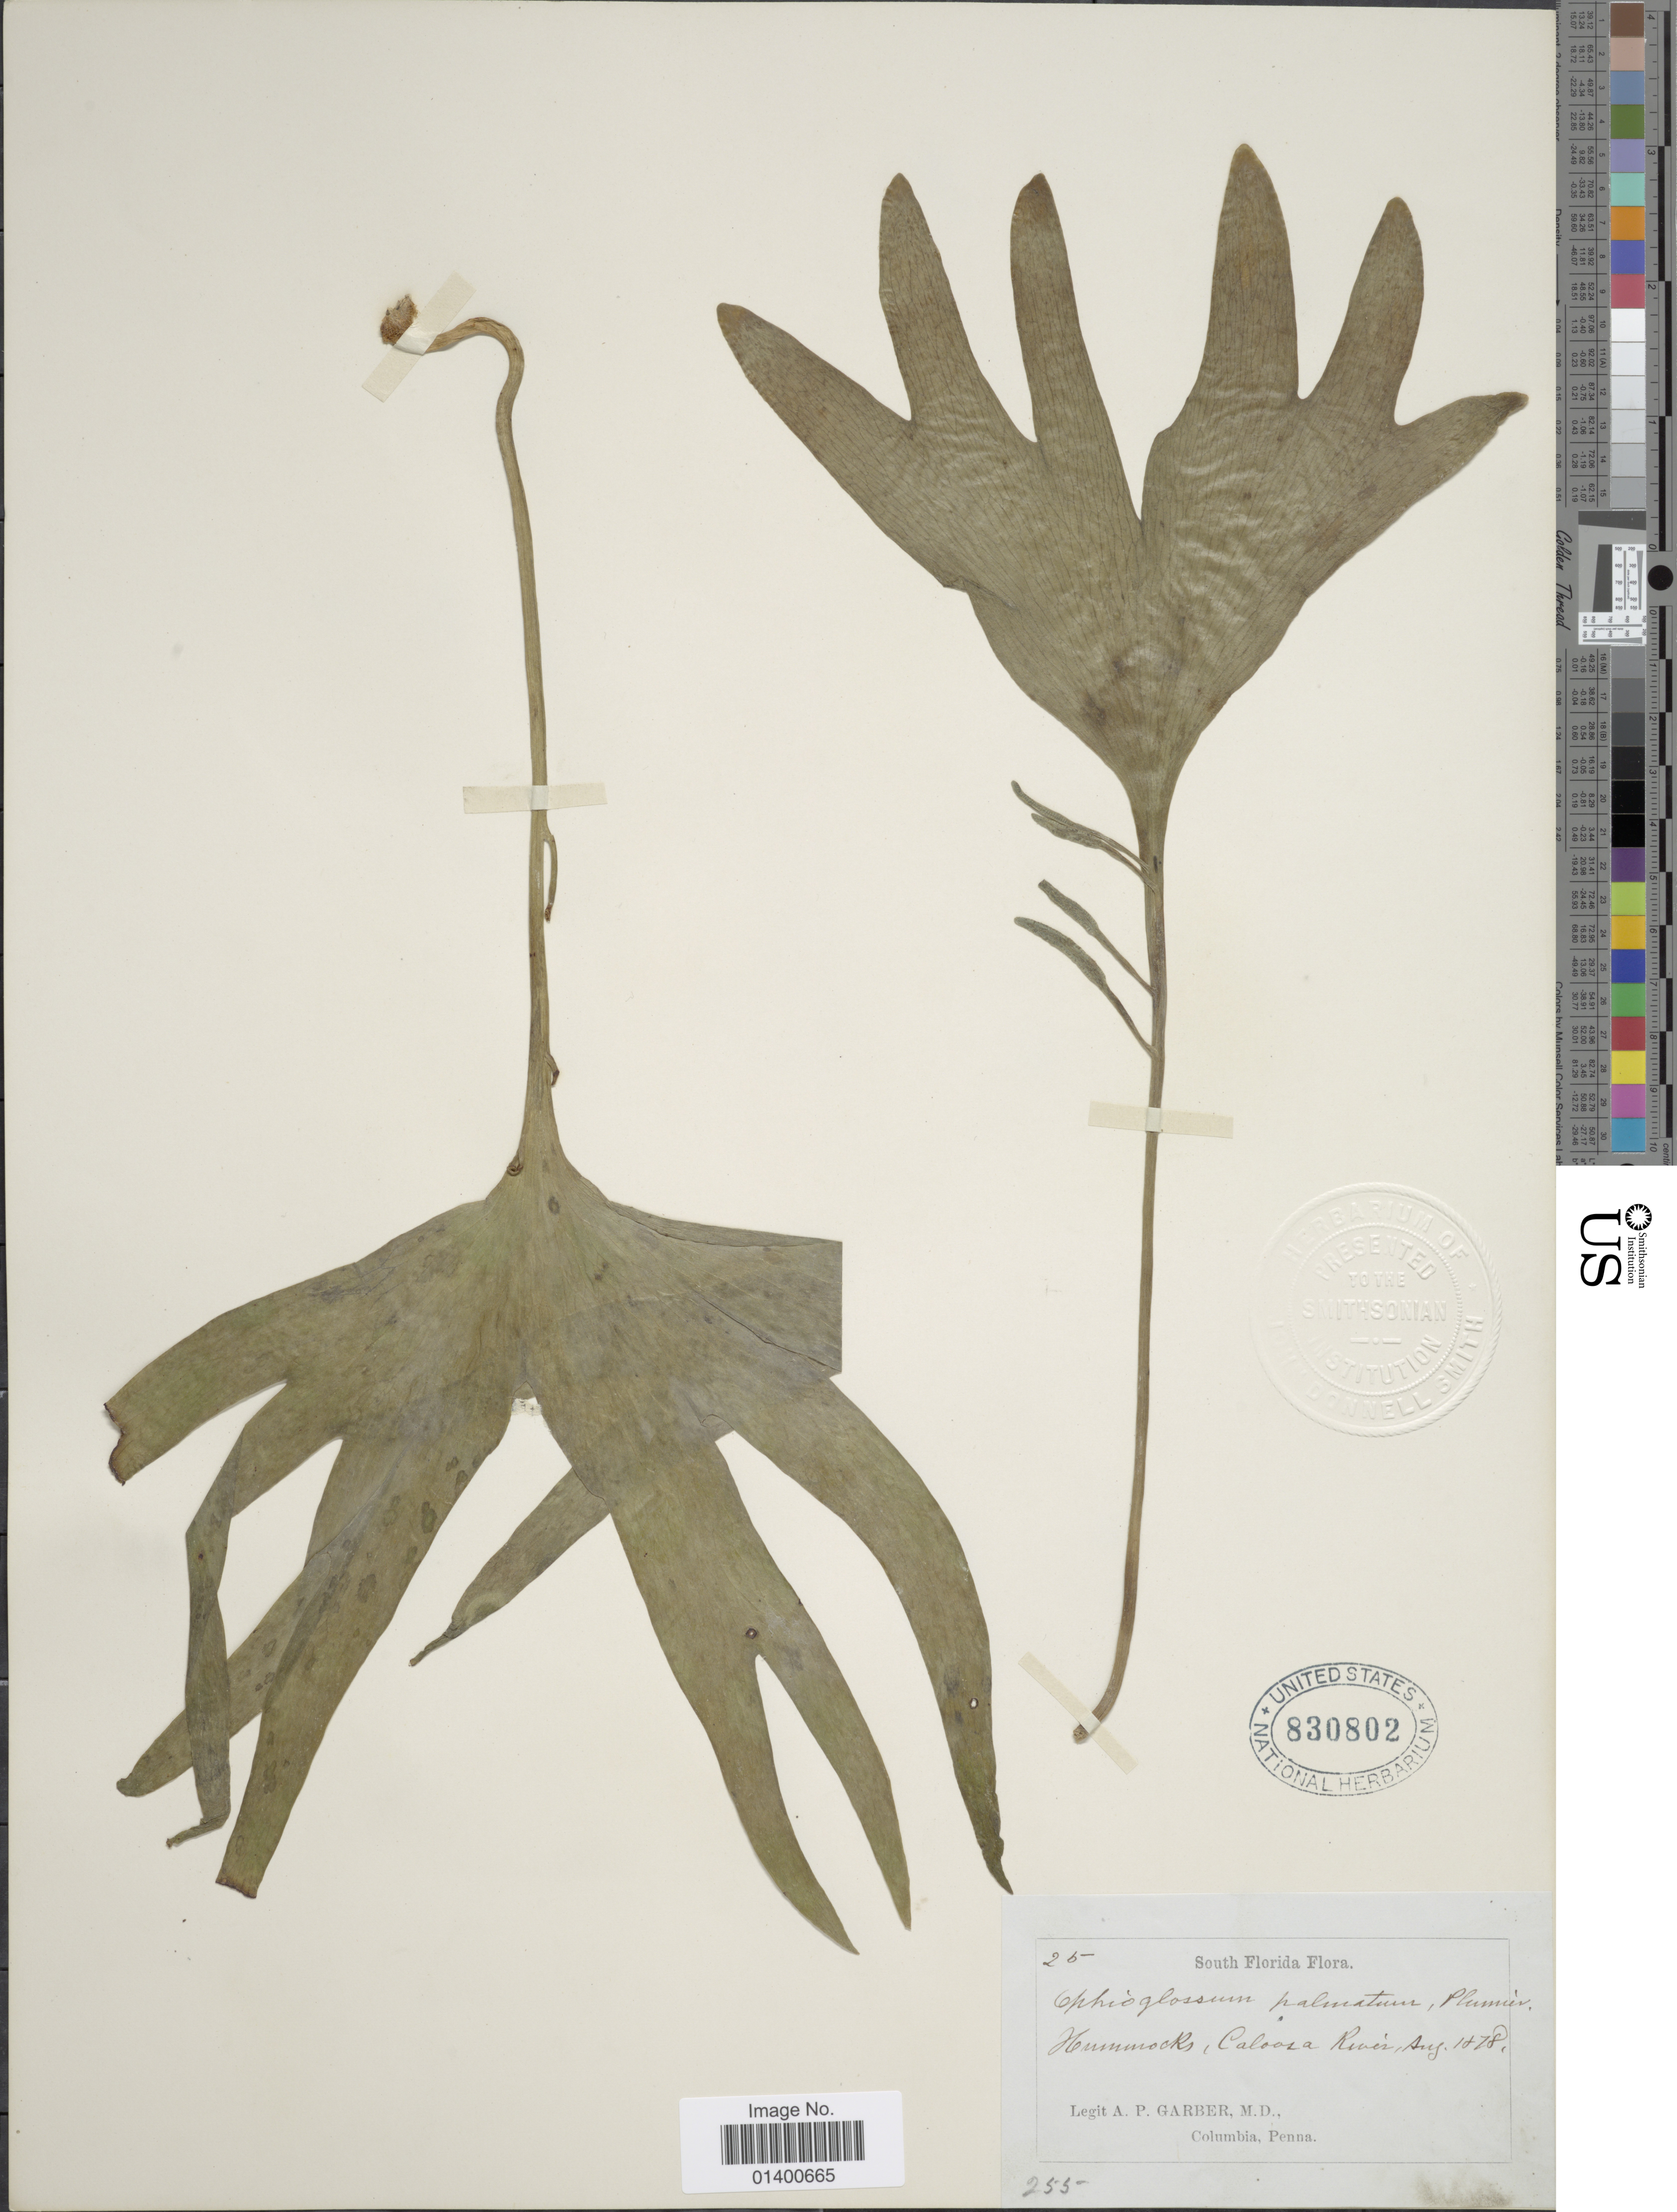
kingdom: Plantae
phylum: Tracheophyta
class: Polypodiopsida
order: Ophioglossales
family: Ophioglossaceae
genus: Cheiroglossa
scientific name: Cheiroglossa palmata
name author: (L.) C. Presl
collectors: A. P. Garber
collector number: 25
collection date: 1878-08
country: United States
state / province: Florida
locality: South Florida, Hummocks, Coloosa River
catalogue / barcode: US 830802